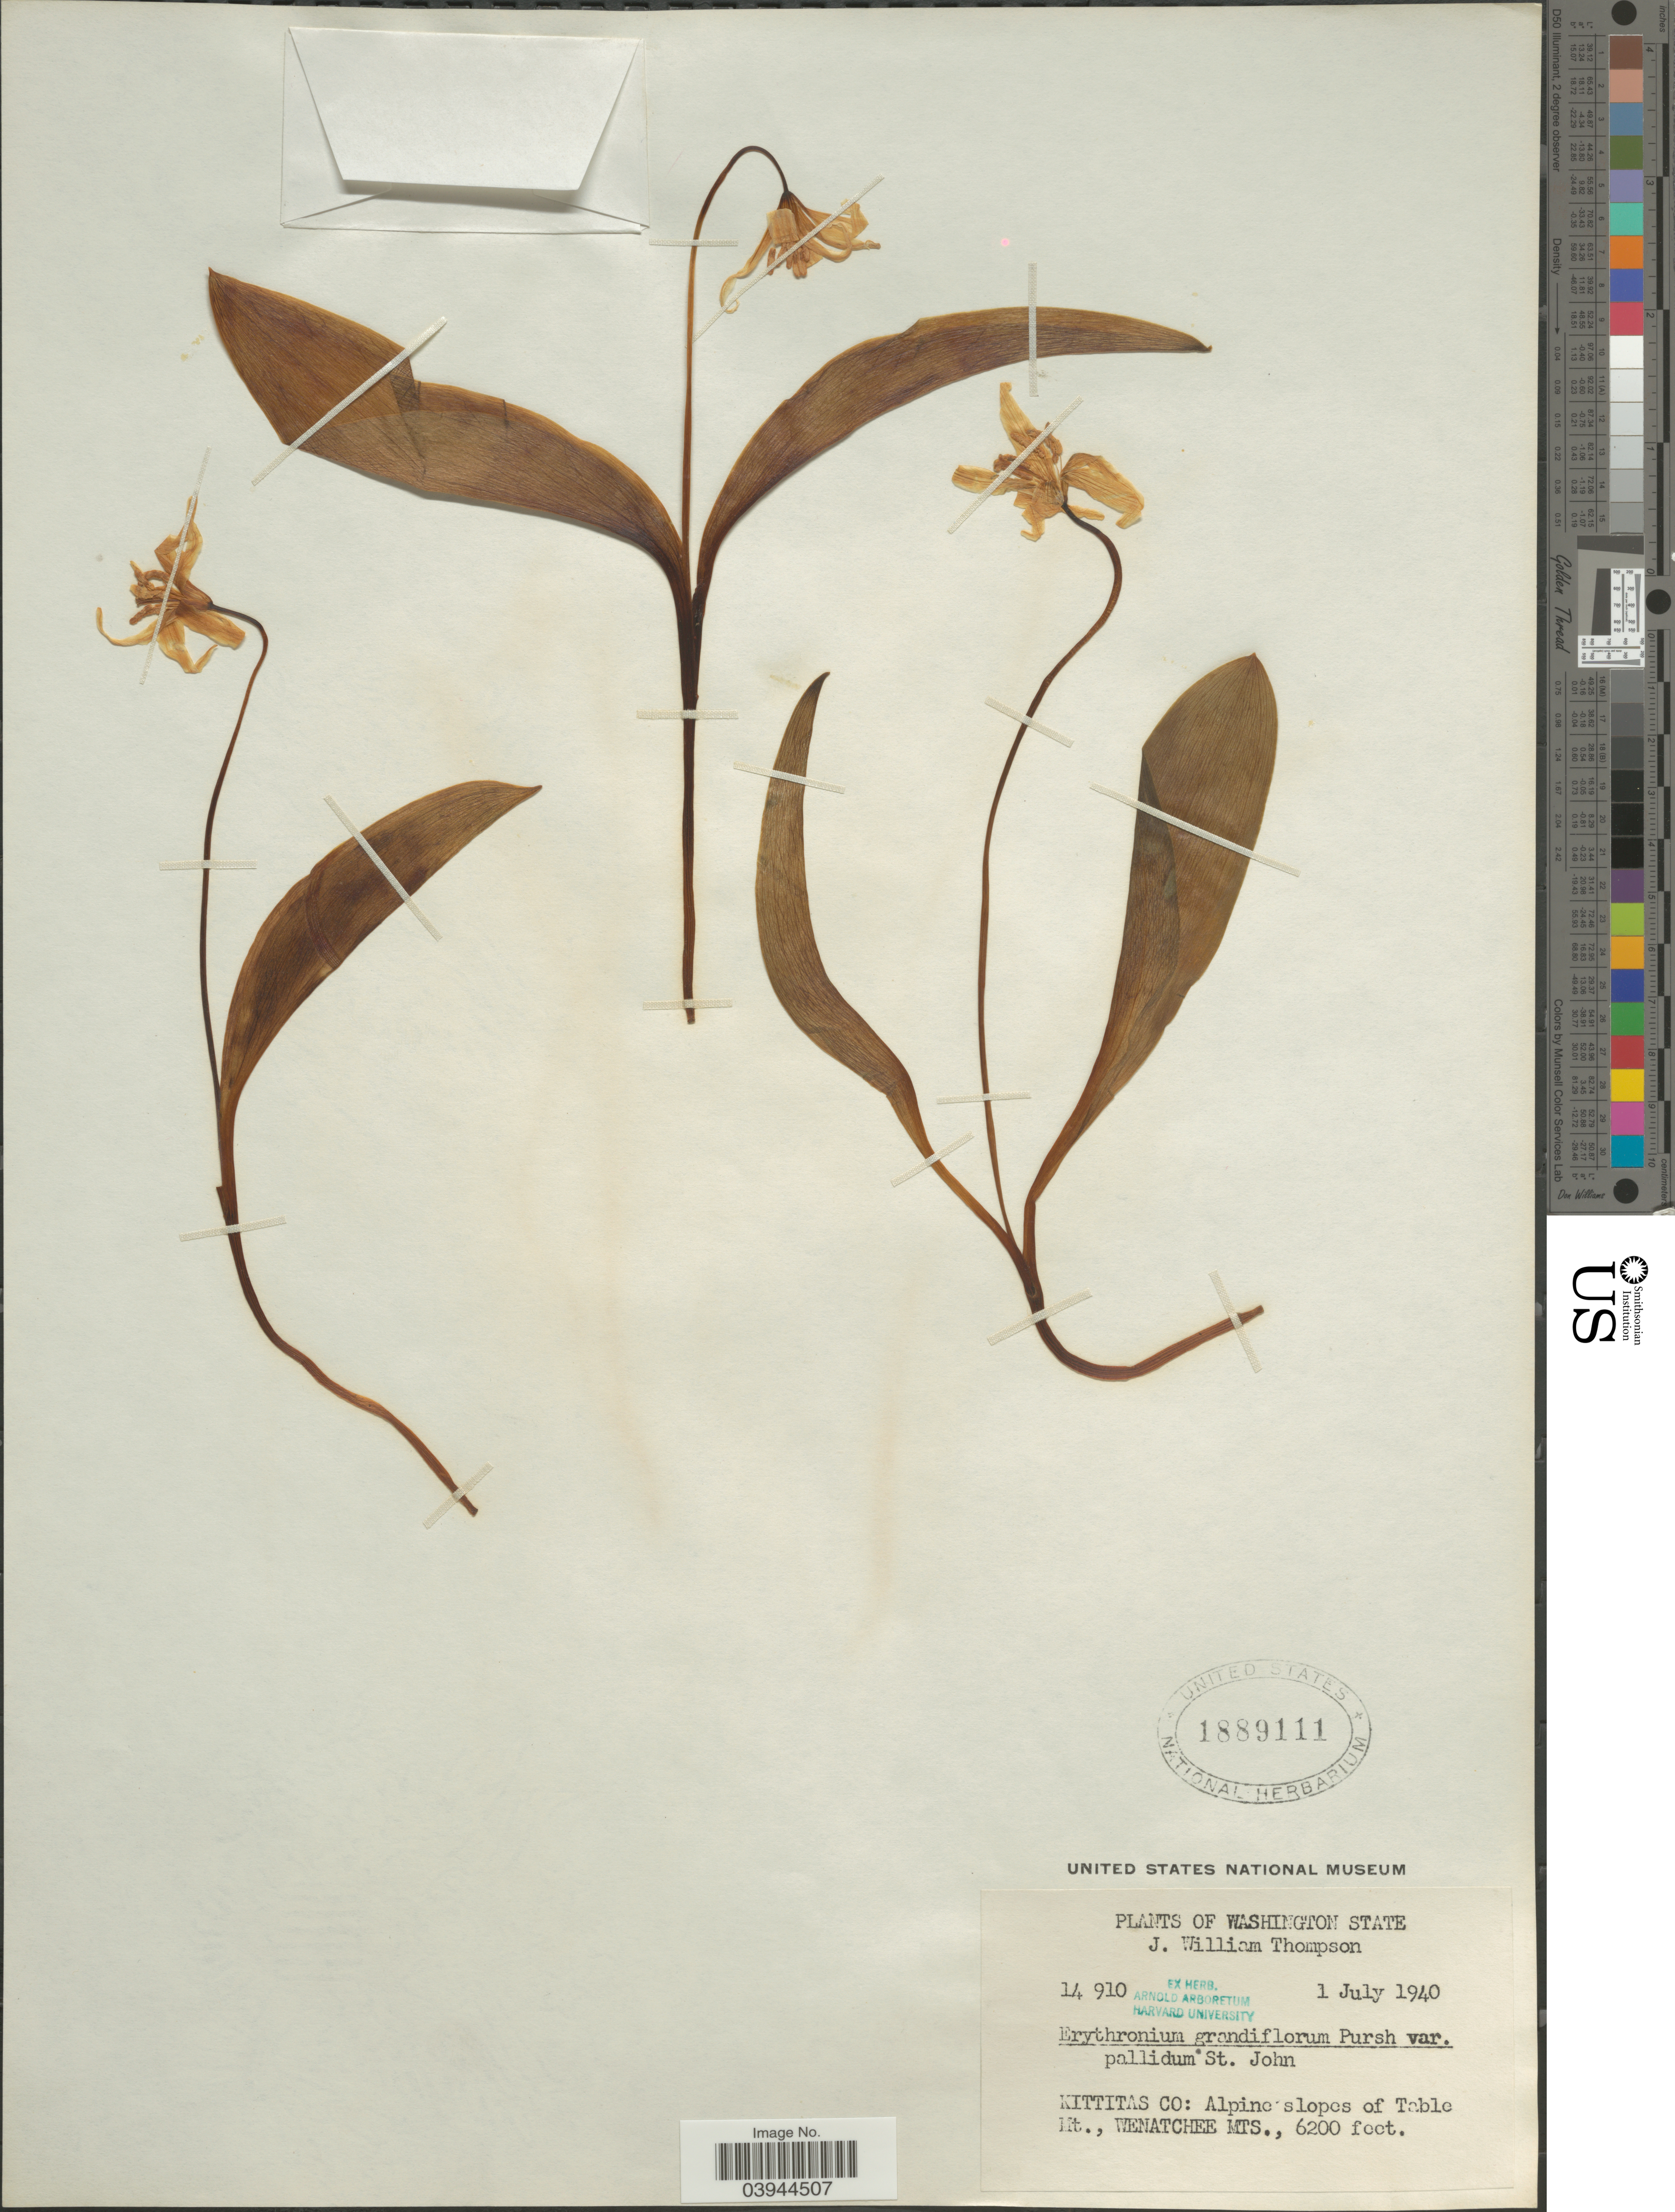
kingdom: Plantae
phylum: Tracheophyta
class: Liliopsida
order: Liliales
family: Liliaceae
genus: Erythronium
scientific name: Erythronium grandiflorum var. pallidum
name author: H. St. John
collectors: J. W. Thompson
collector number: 14910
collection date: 1940-07-01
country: United States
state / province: Washington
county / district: Kittitas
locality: Kittitas Co: Alpine slopes of Table Mt., Wenatchee Mts.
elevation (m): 1890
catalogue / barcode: US 1889111